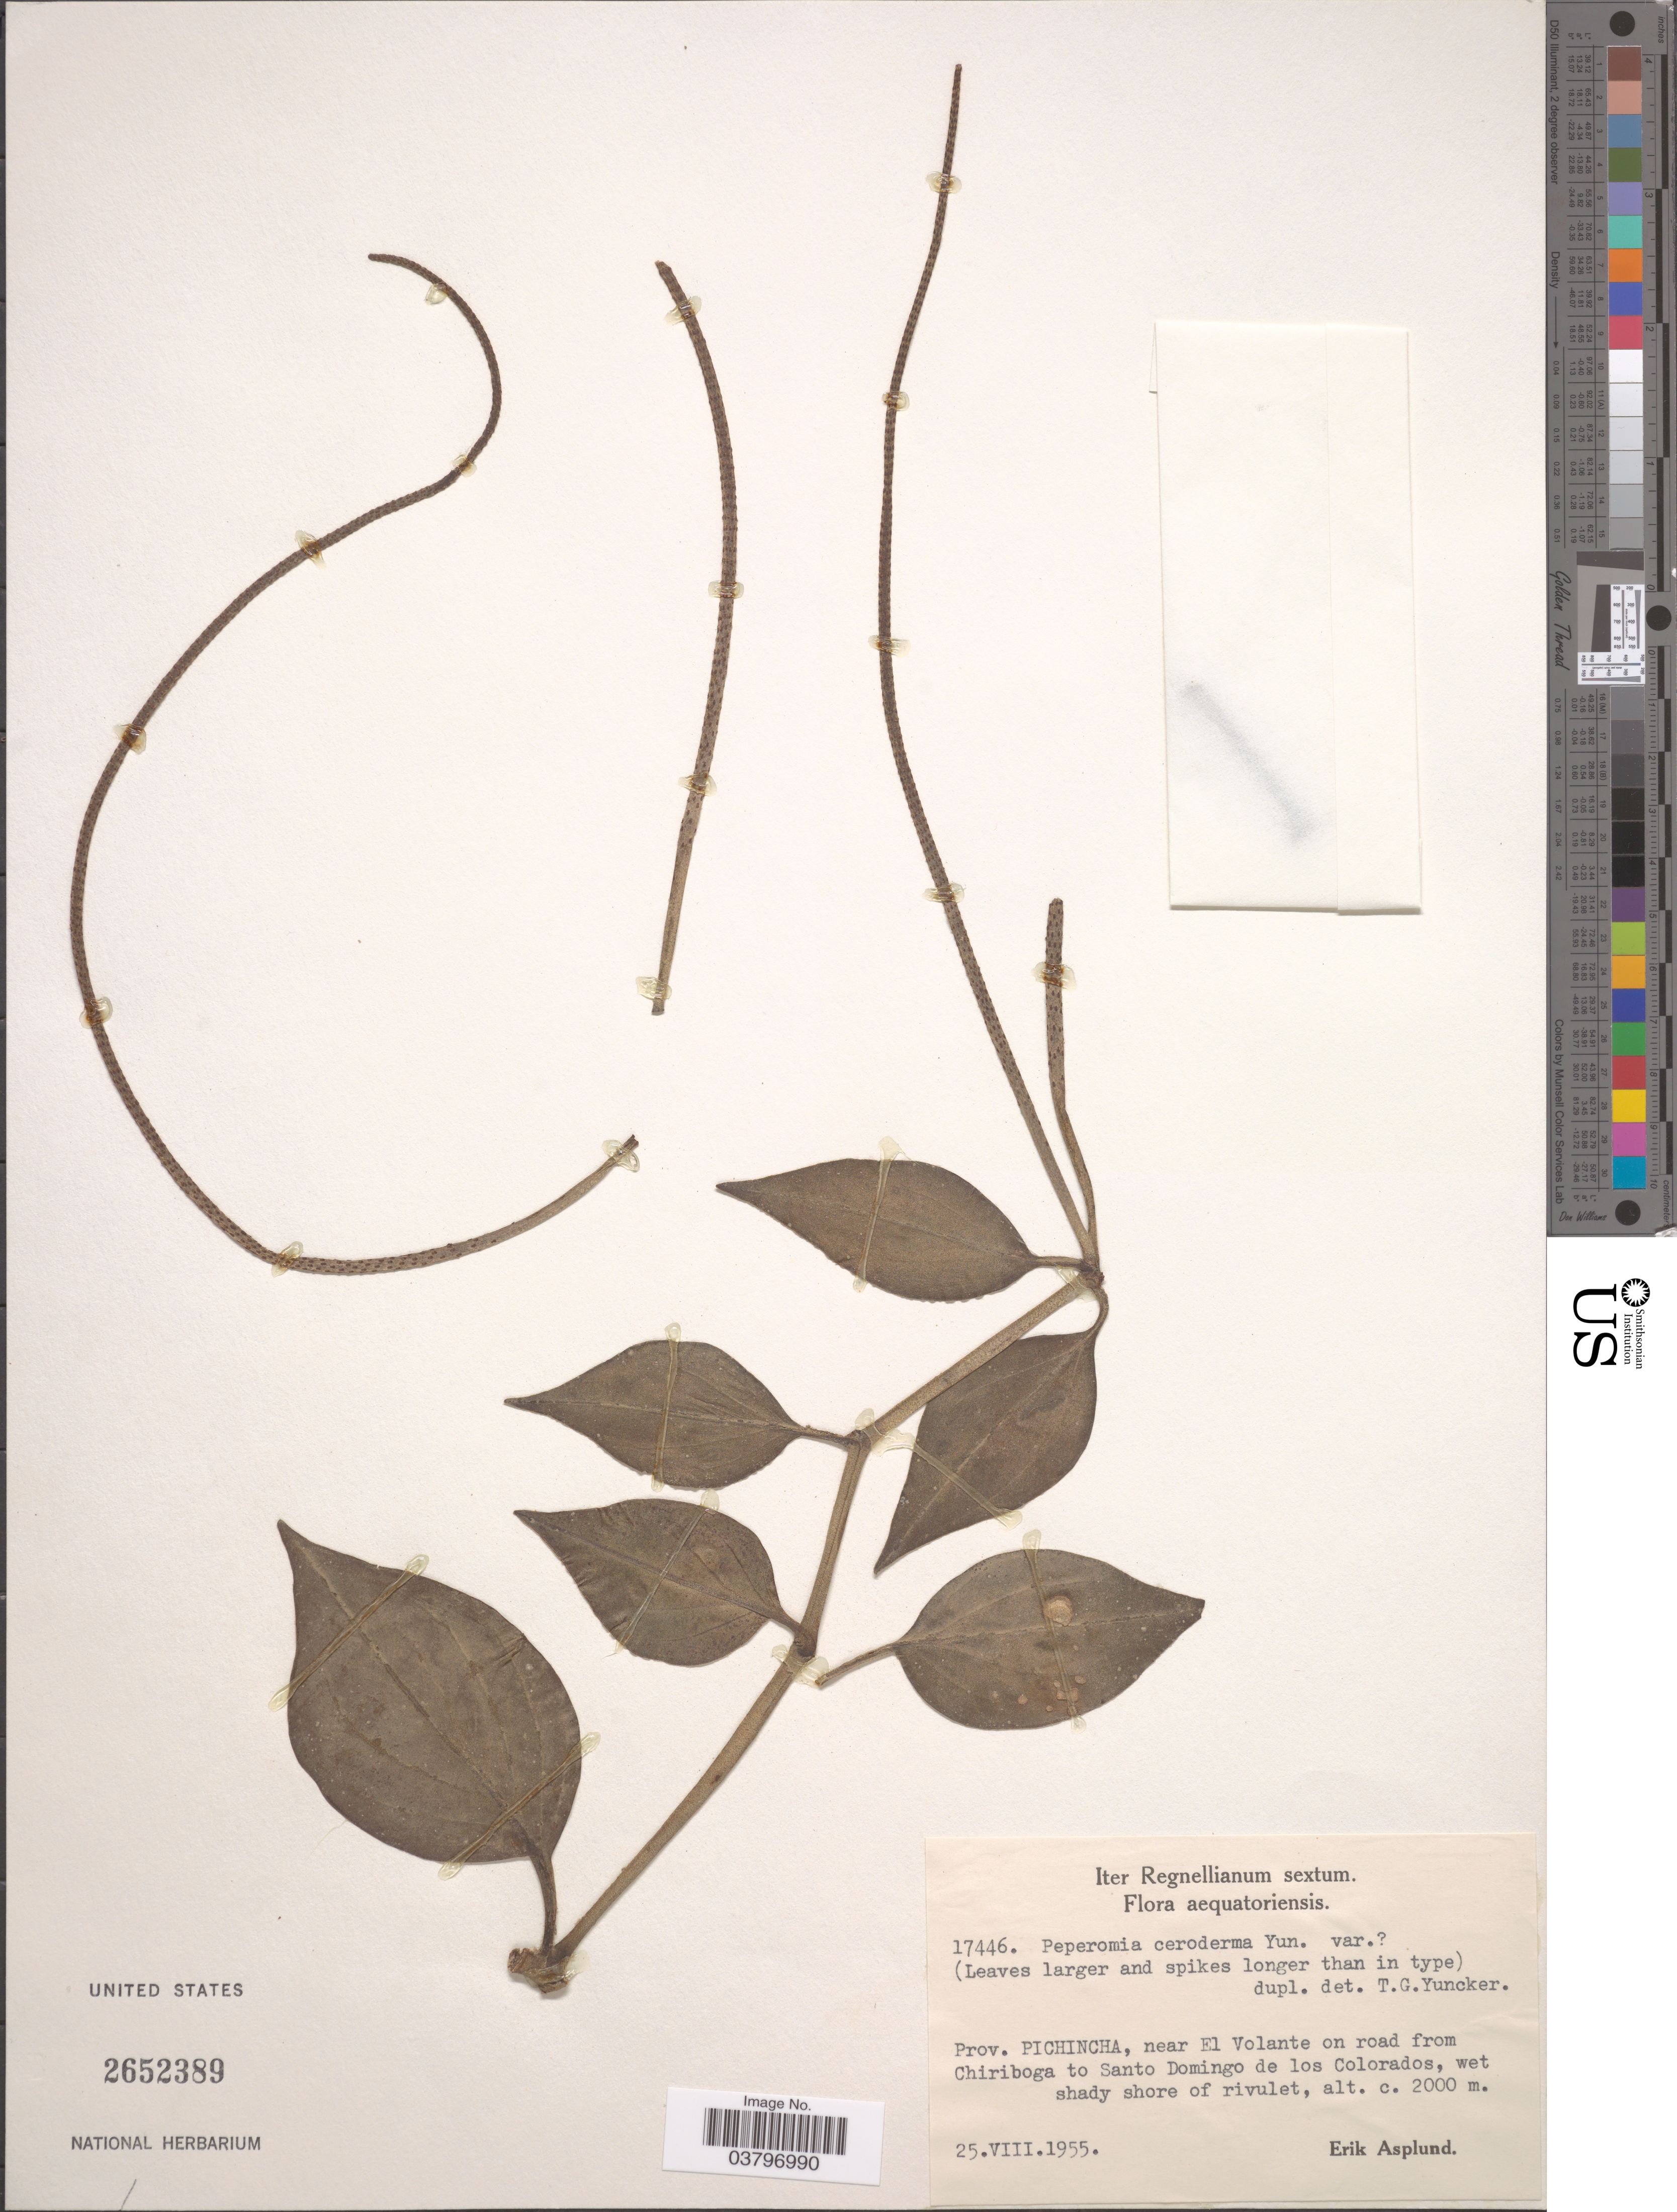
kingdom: Plantae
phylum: Tracheophyta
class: Magnoliopsida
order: Piperales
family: Piperaceae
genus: Peperomia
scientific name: Peperomia ceroderma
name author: Yunck.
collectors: E. Asplund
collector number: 17446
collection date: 1955-08-25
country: Ecuador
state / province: Pichincha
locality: Near El Volante on road from Chiriboga to Santo Domingo de los Colorados.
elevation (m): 2000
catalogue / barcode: US 2652389